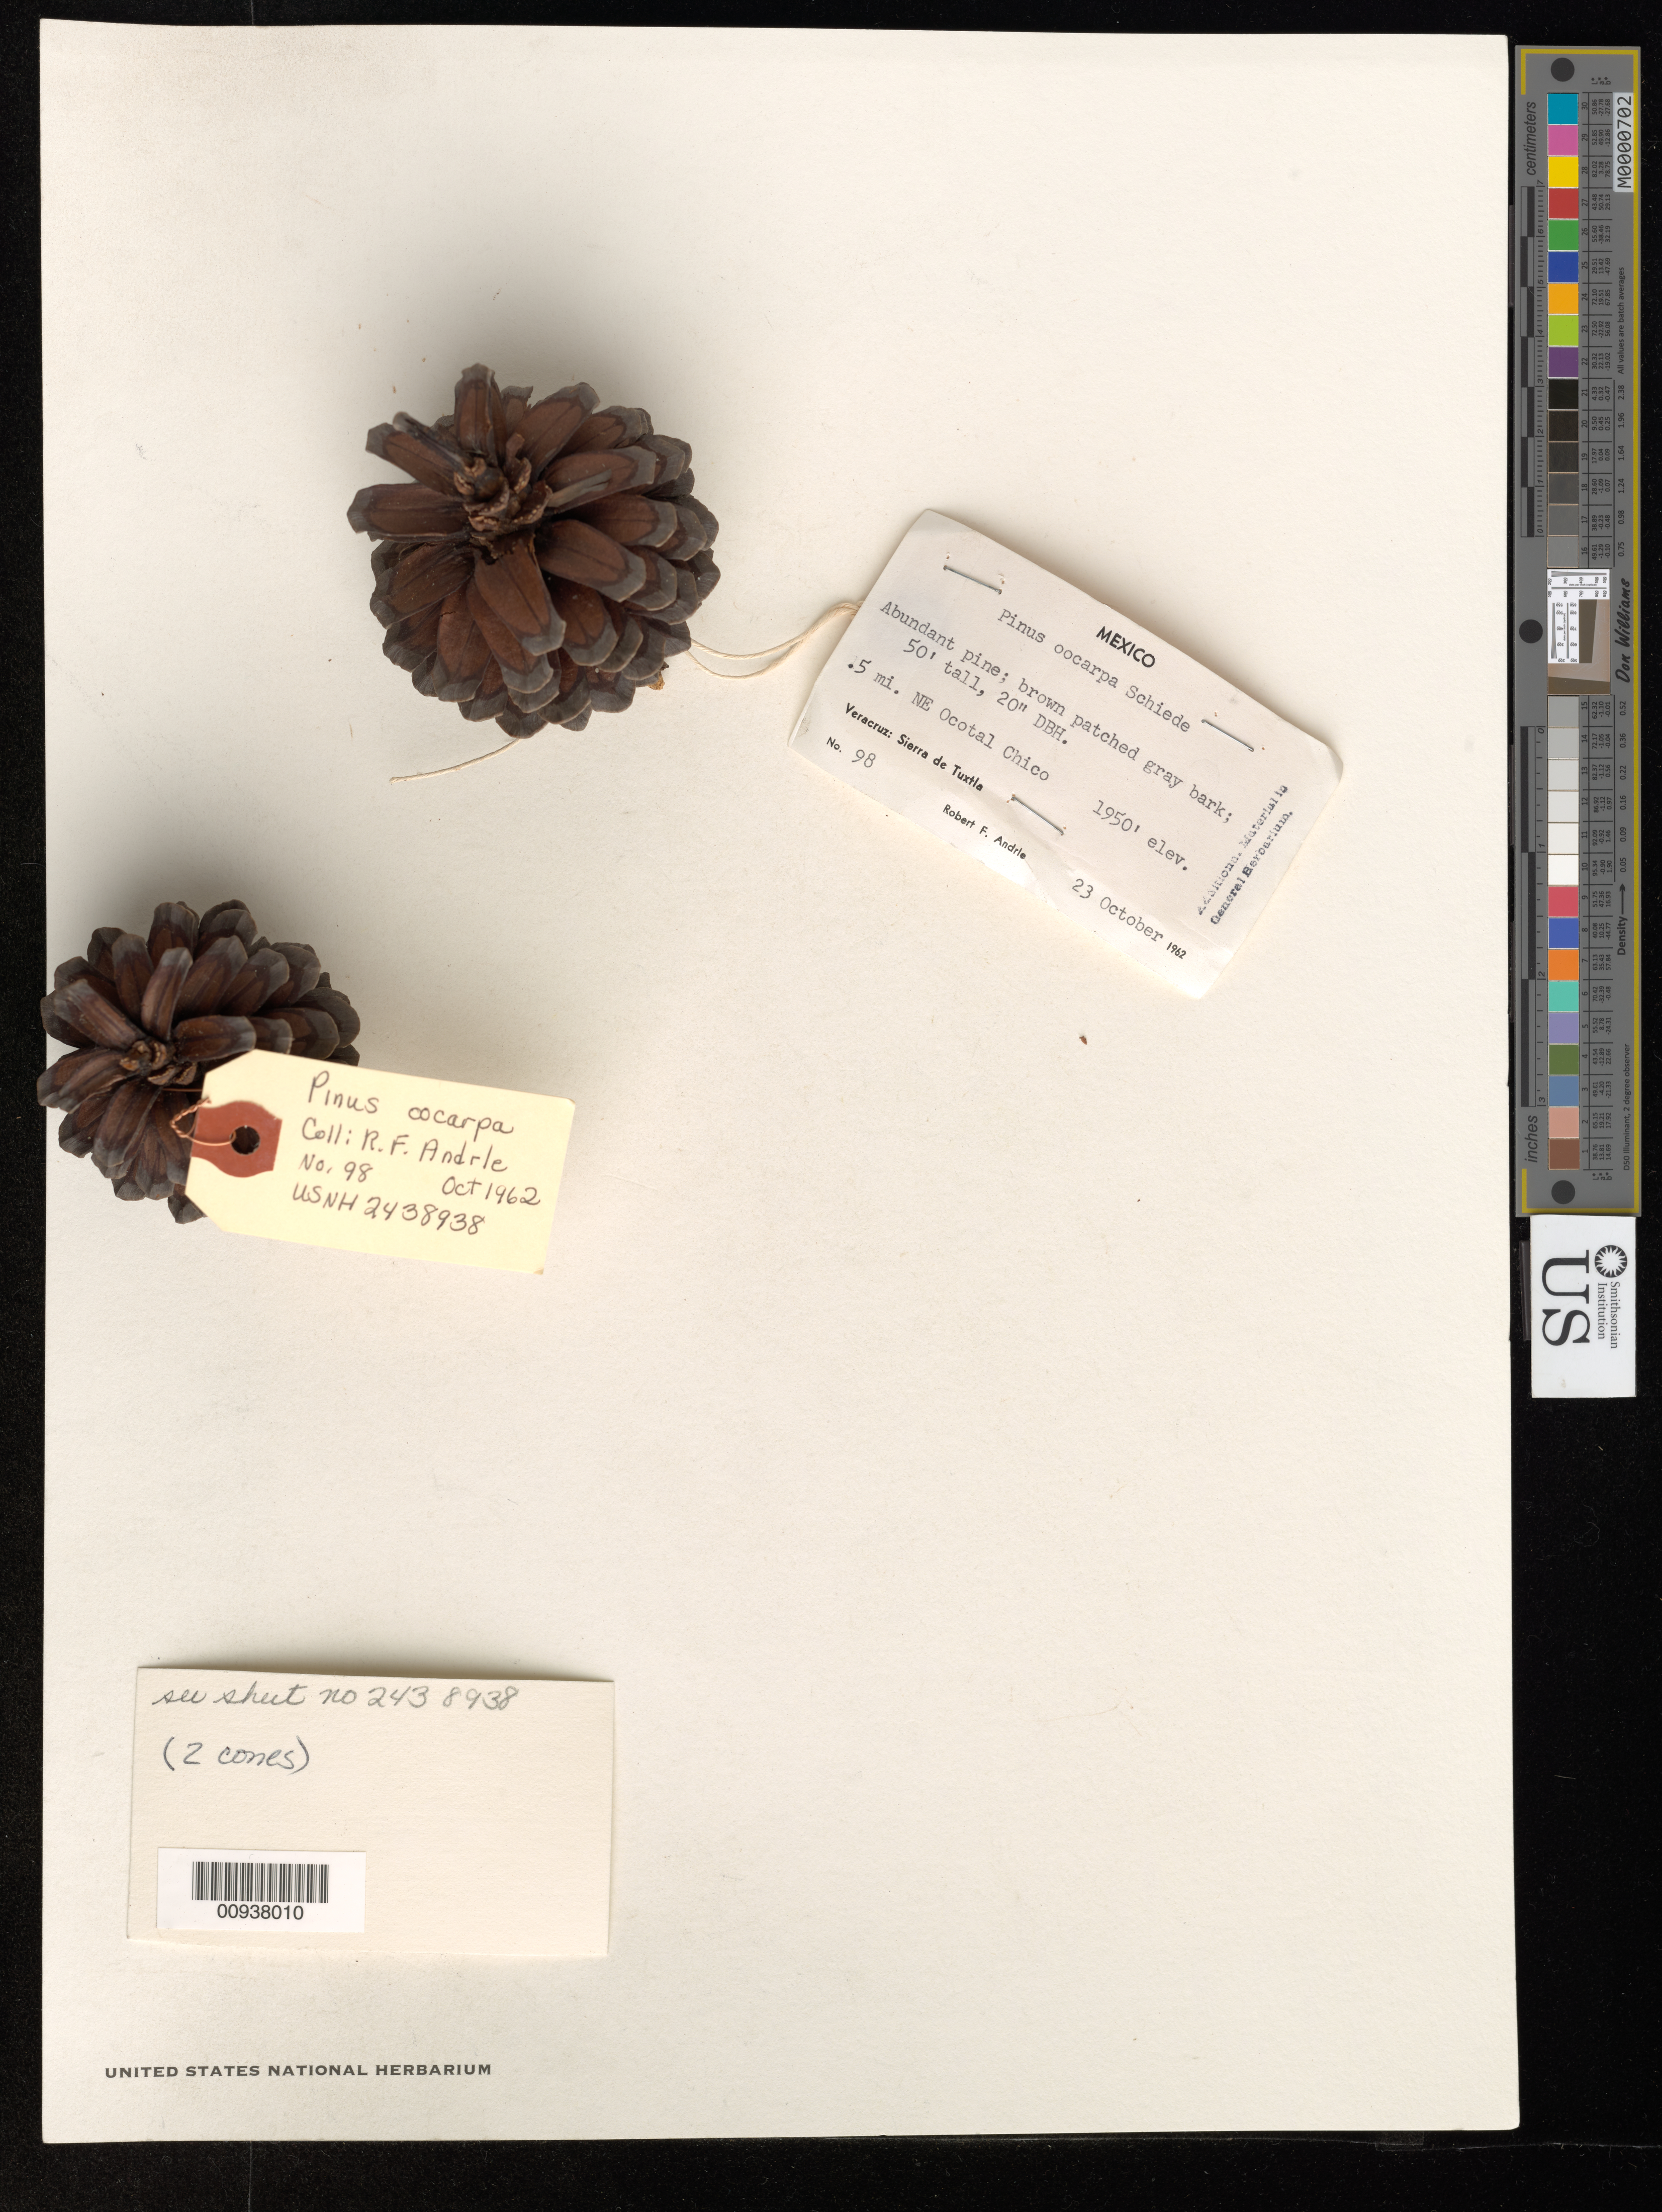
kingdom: Plantae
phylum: Tracheophyta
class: Pinopsida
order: Pinales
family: Pinaceae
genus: Pinus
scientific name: Pinus oocarpa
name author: Schiede ex Schltdl.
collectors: R. Andrle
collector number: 98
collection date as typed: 23 Oct 1962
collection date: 1962-10-23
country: Mexico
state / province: Veracruz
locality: .5 mi. NE Ocotal Chico. Sierra de Tuxtla.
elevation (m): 594